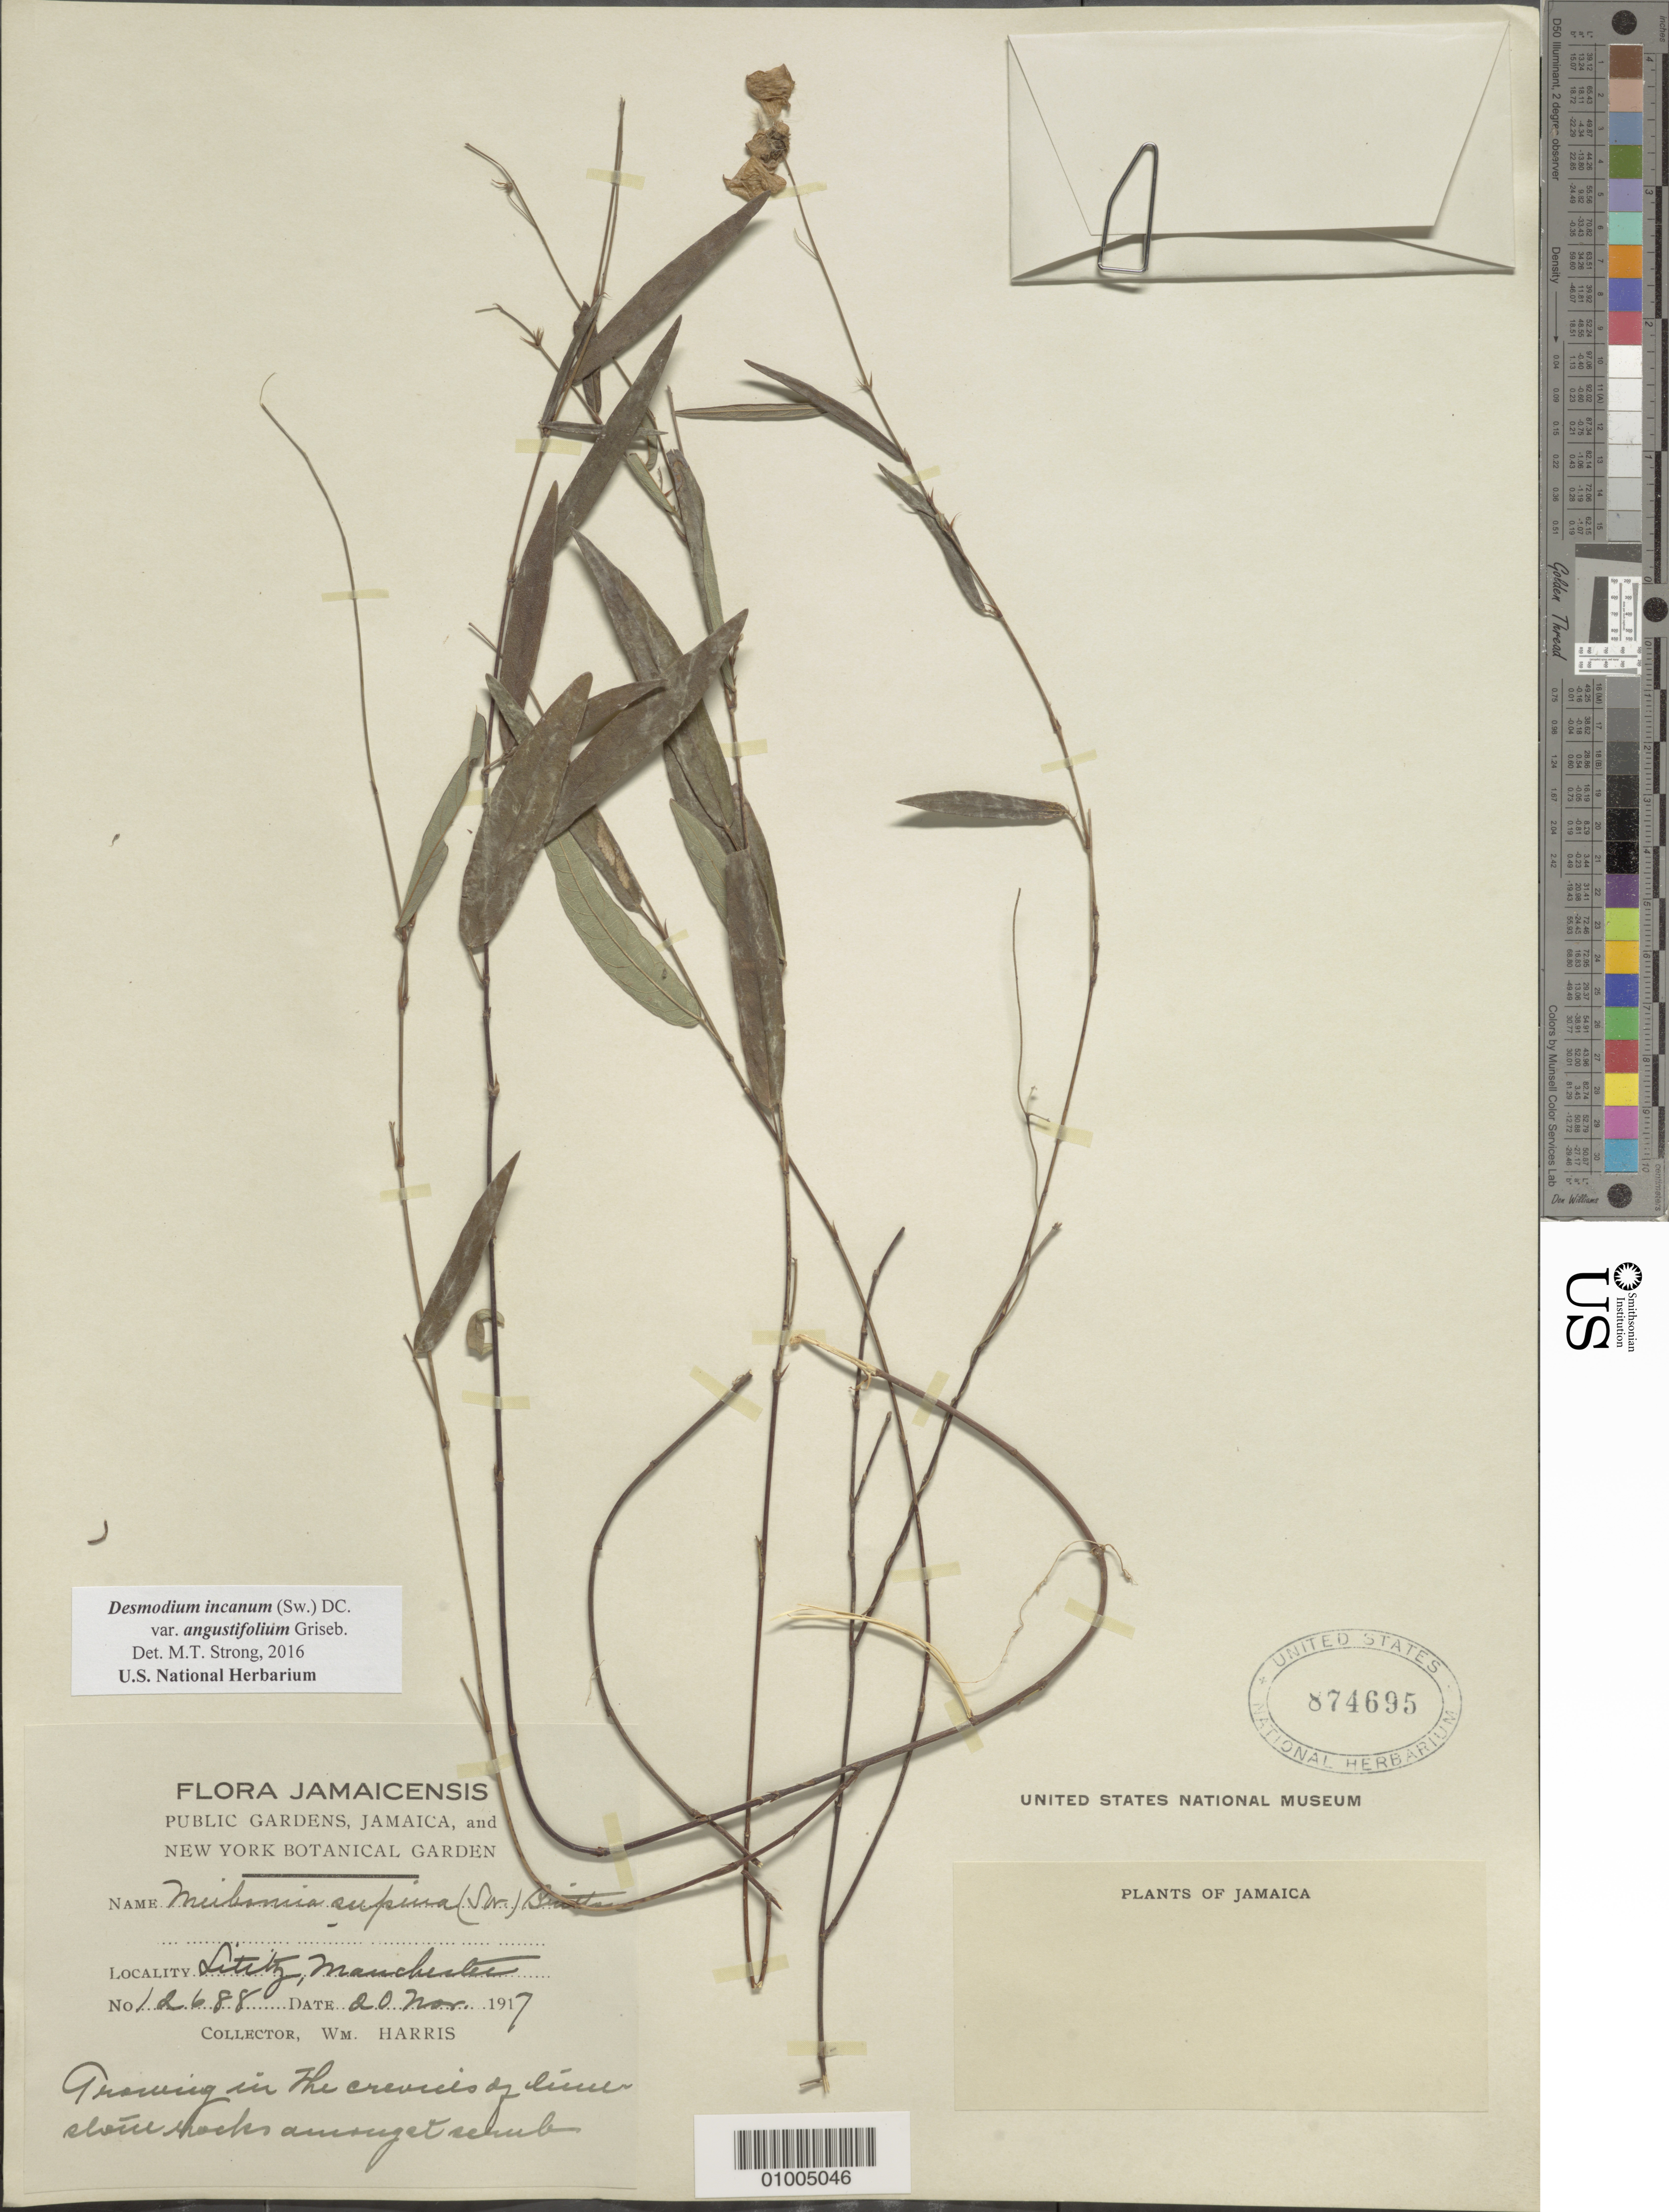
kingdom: Plantae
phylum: Tracheophyta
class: Magnoliopsida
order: Fabales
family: Fabaceae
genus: Desmodium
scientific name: Desmodium incanum var. angustifolium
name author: (Kunth) Griseb.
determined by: Strong, Mark T., (BOT), Smithsonian Institution - National Museum of Natural History (UNITED STATES)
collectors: W. H. Harris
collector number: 12688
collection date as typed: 20 Nov 1917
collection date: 1917-11-20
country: Jamaica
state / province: Manchester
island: Jamaica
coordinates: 0 N, 0 E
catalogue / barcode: US 874695